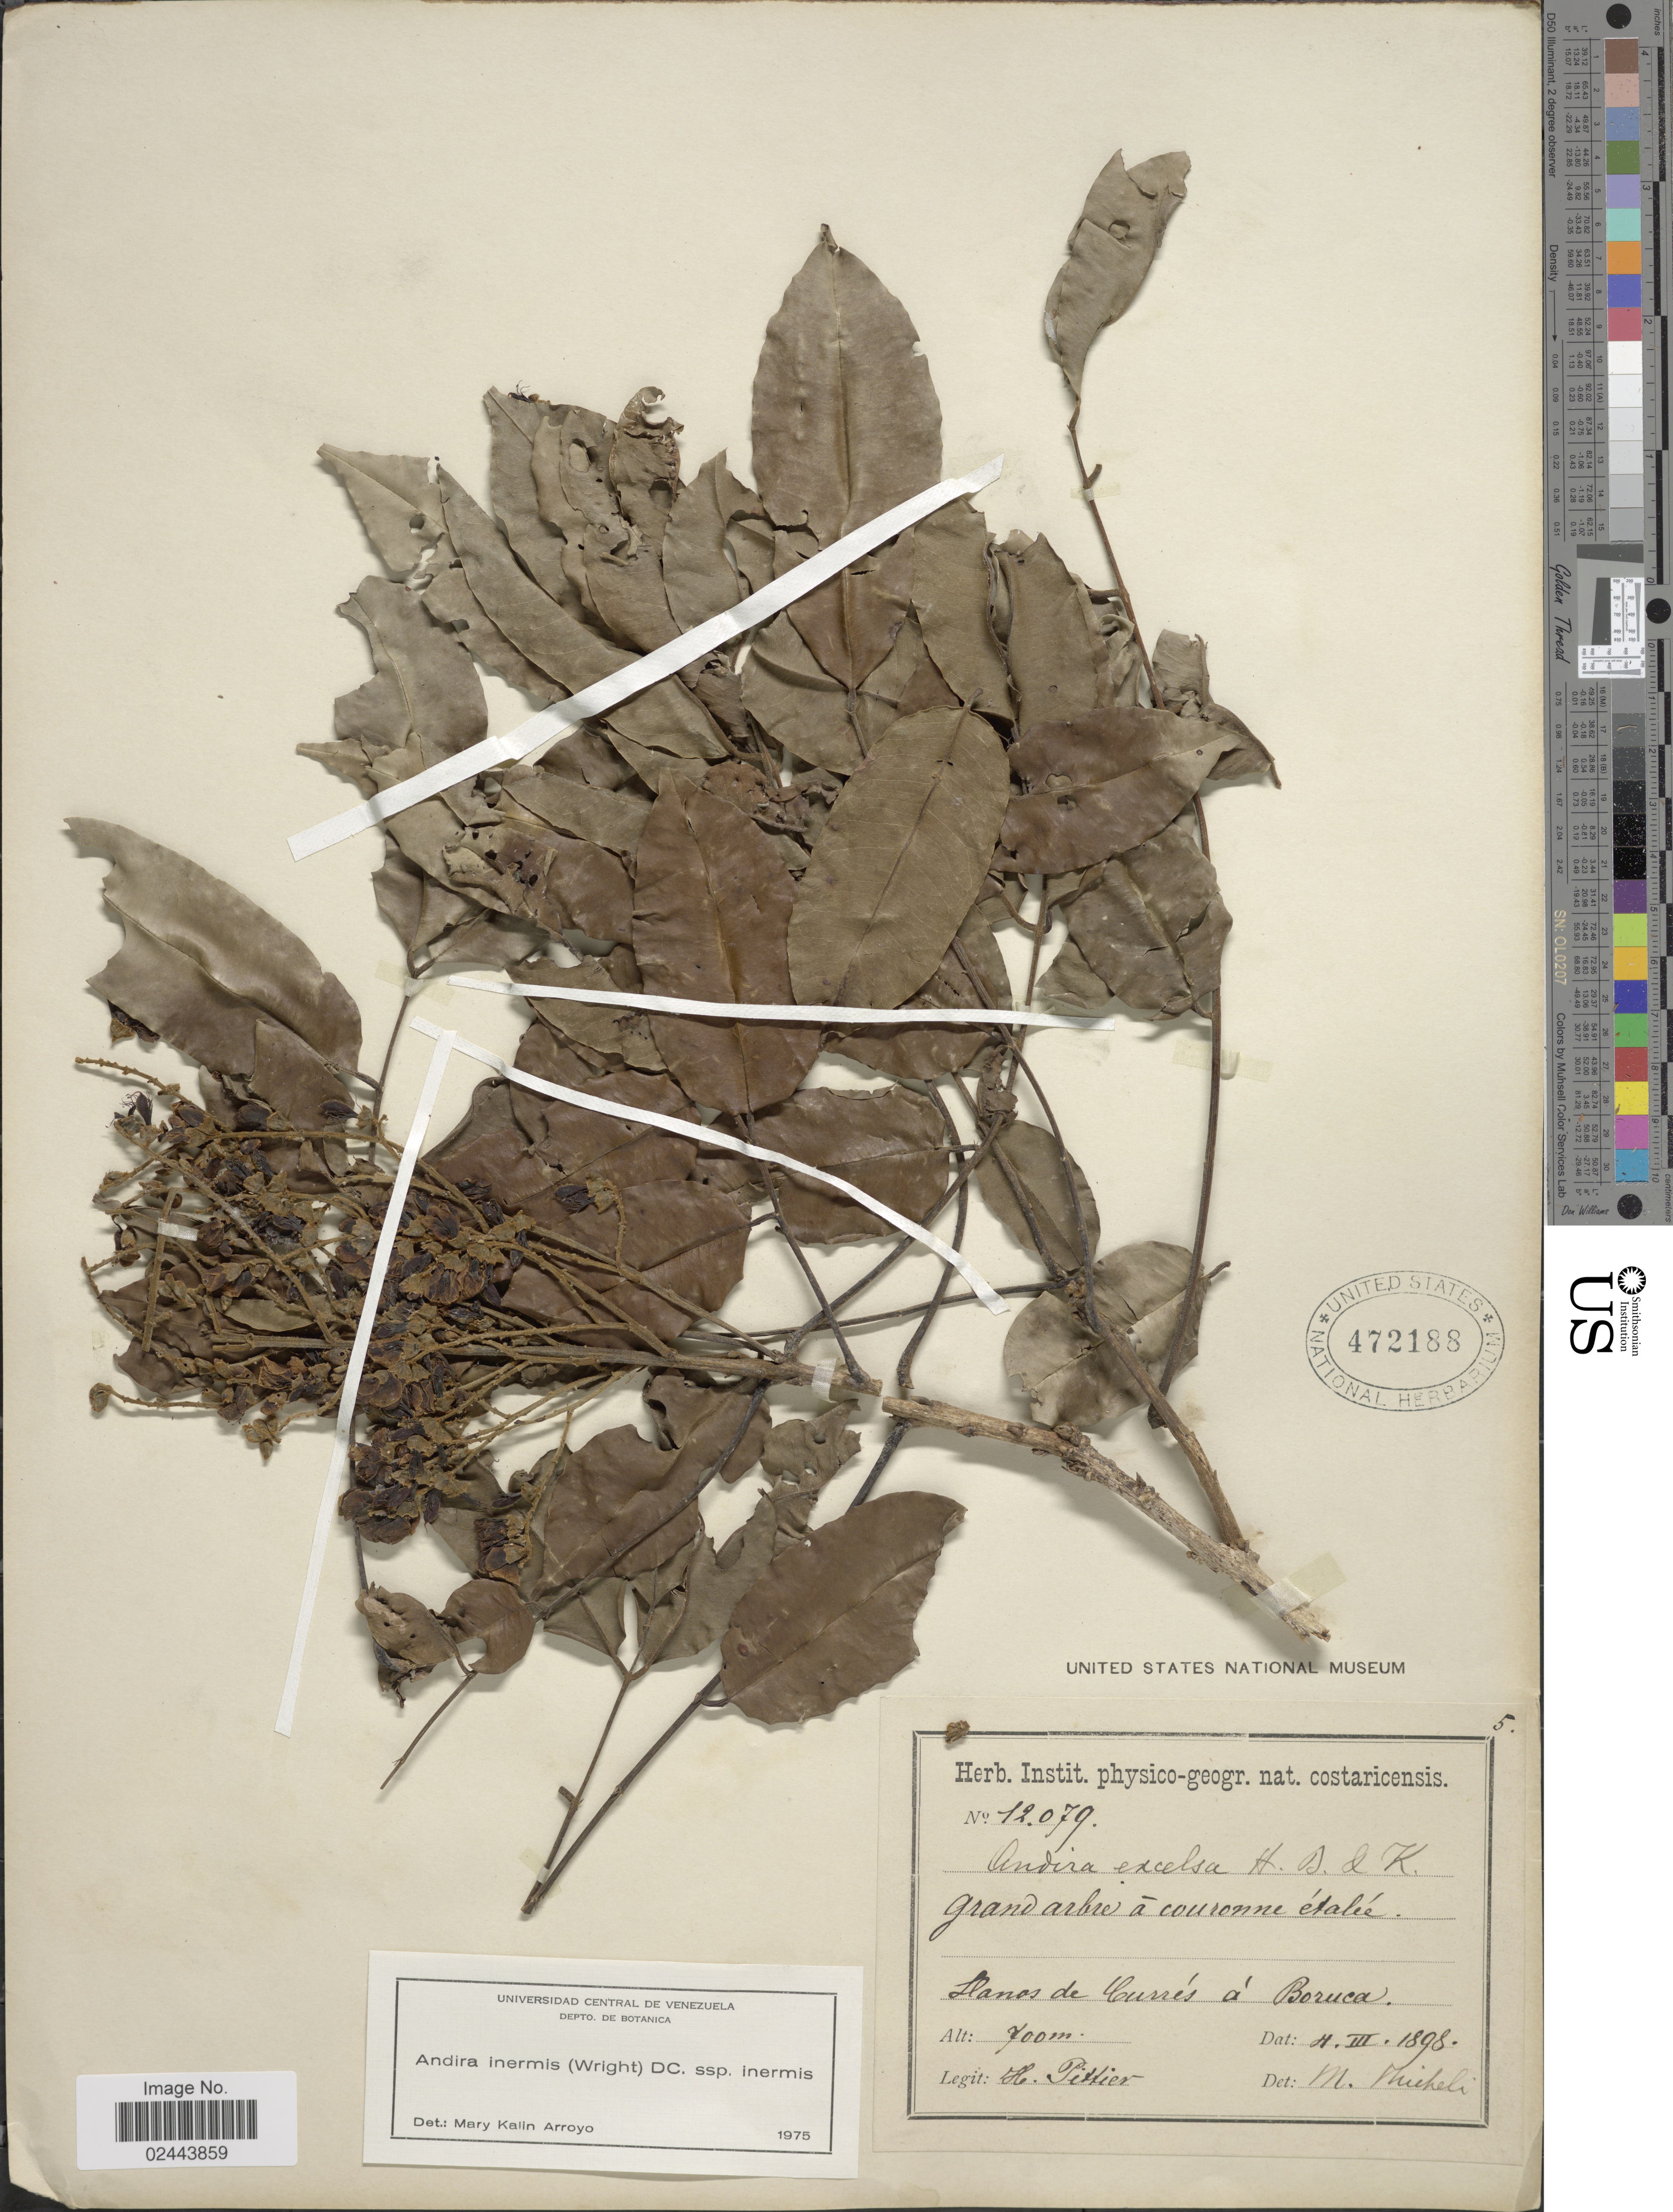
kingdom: Plantae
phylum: Tracheophyta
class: Magnoliopsida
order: Fabales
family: Fabaceae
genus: Andira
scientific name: Andira inermis subsp. inermis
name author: (W. Wright) Kunth ex DC.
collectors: H. F. Pittier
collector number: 12079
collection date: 1898-03-04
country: Costa Rica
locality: Llanos de Curres a Boruca.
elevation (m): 700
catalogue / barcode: US 472188